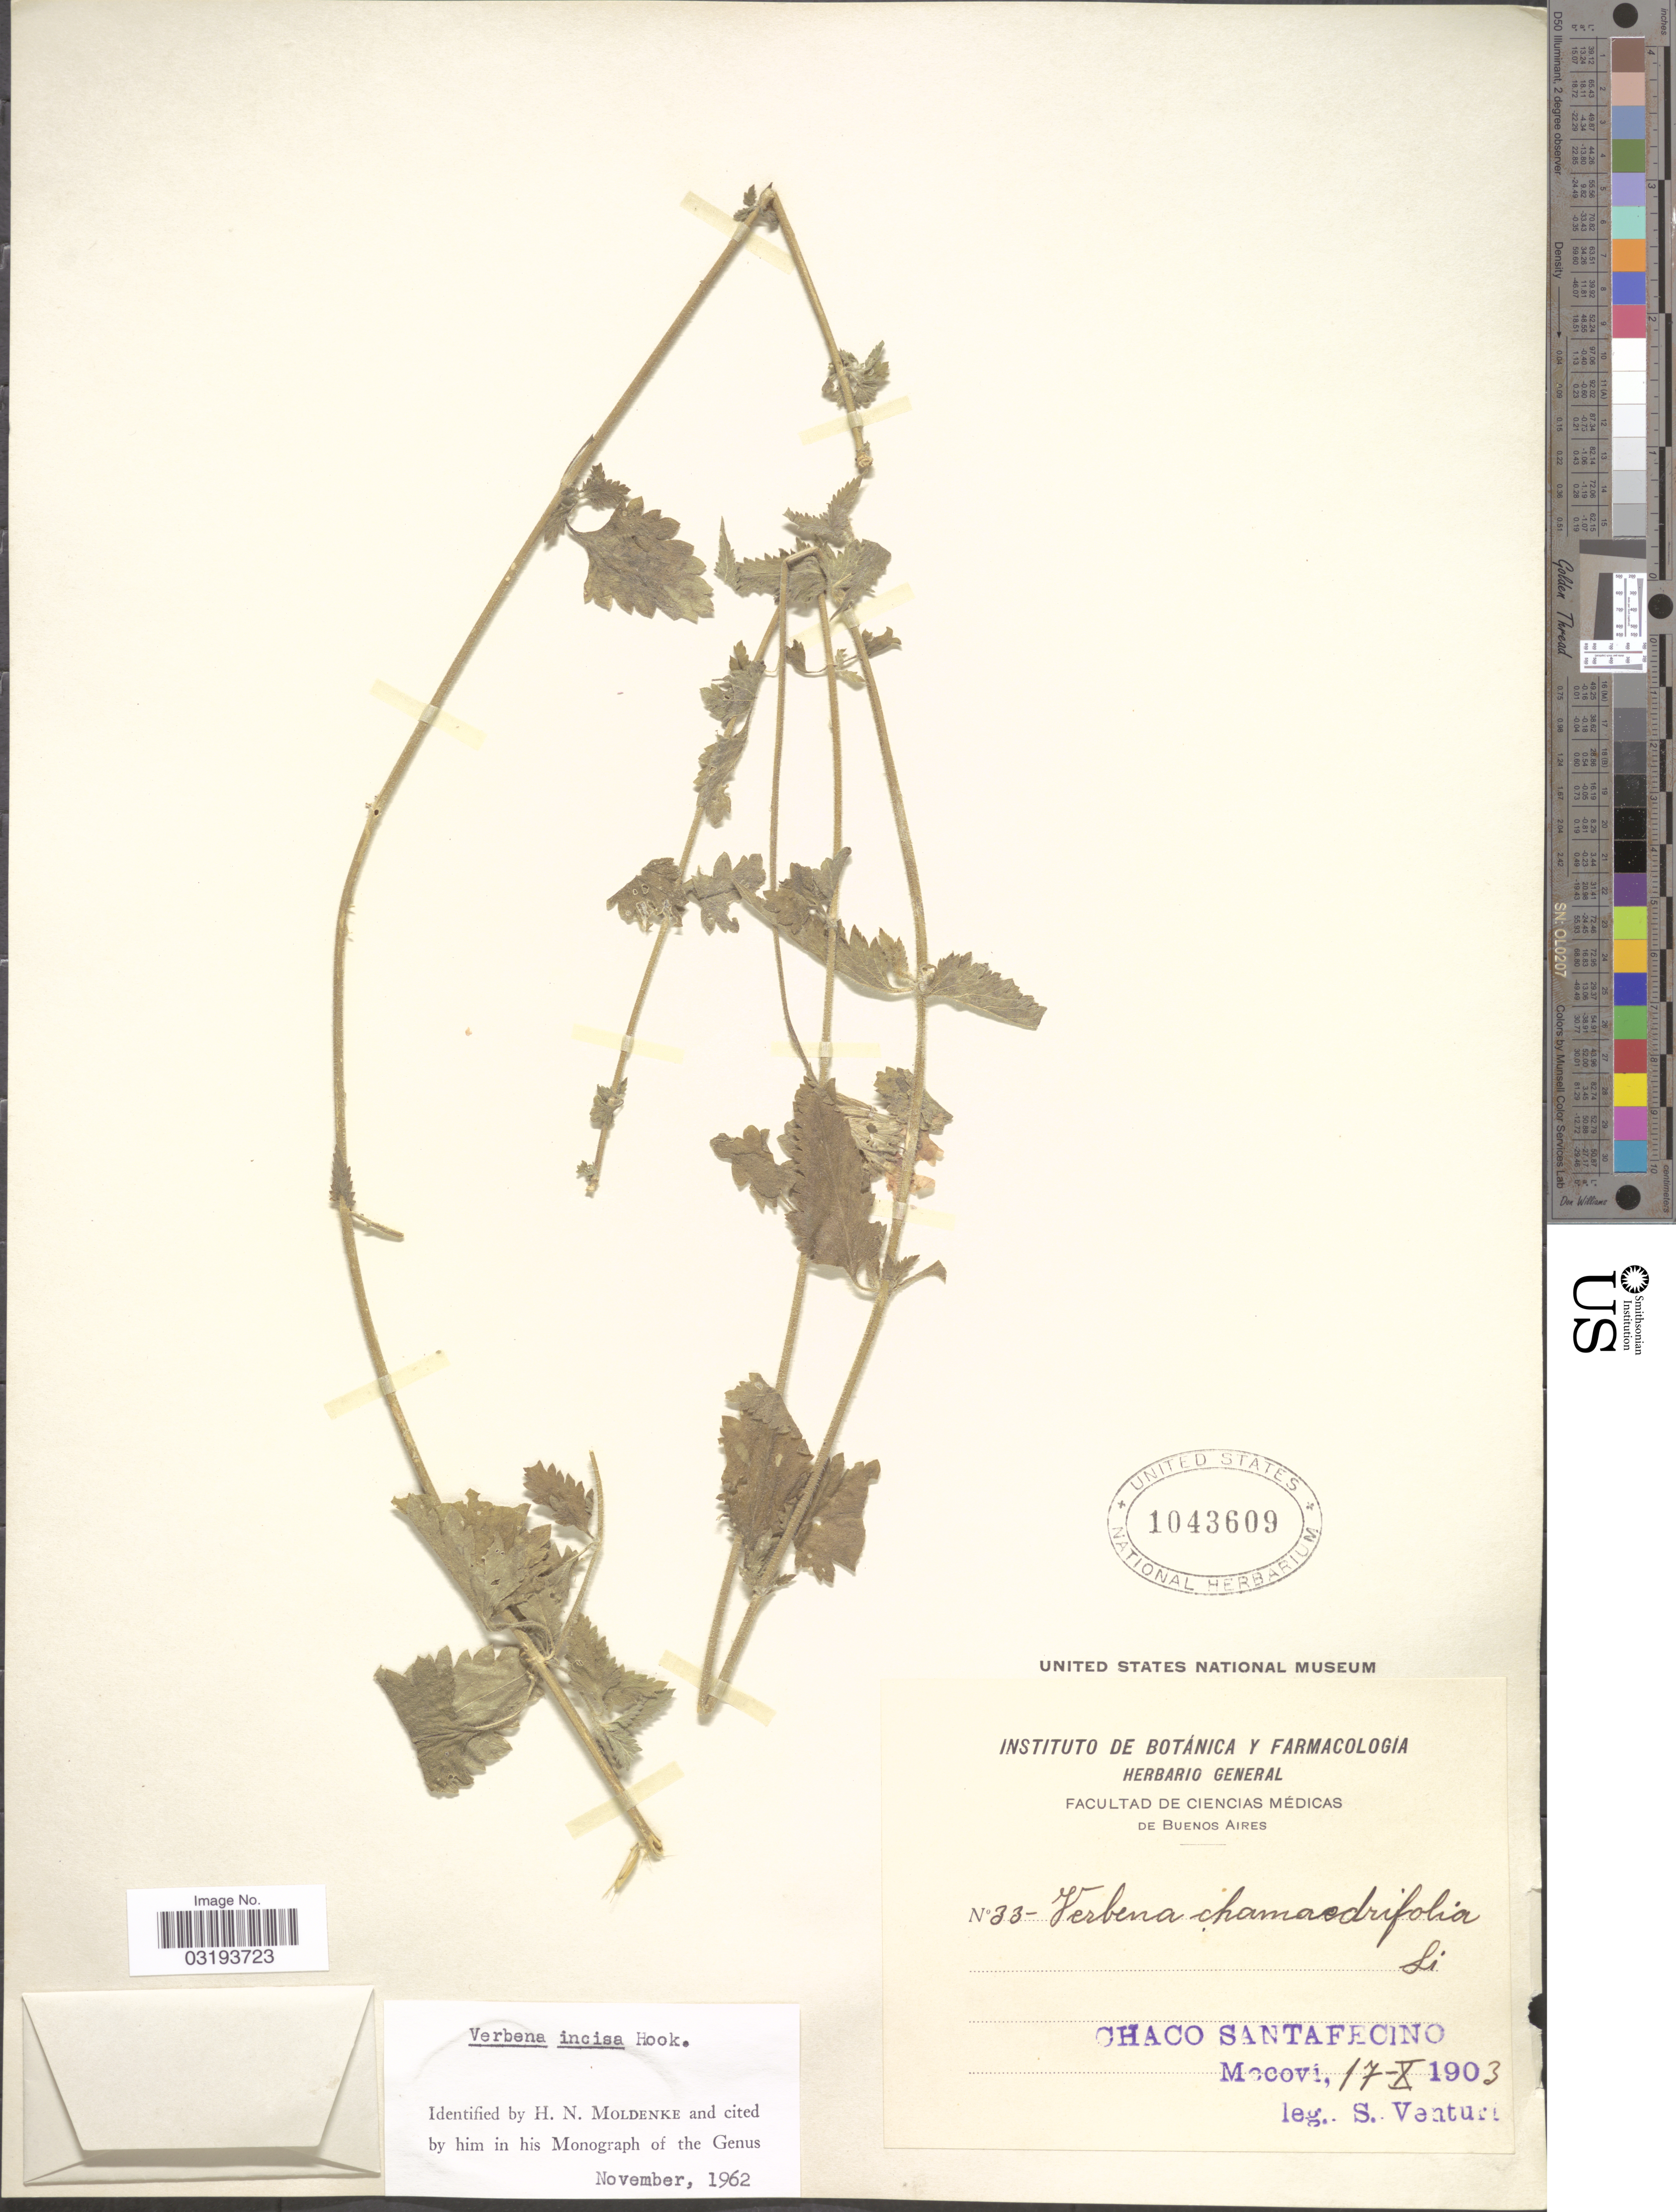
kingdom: Plantae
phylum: Tracheophyta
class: Magnoliopsida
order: Lamiales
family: Verbenaceae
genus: Verbena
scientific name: Verbena incisa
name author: Hook.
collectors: S. Venturi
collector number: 33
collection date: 1903-10-17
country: Argentina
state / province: Chaco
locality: Chaco Santafecino, Mocovi.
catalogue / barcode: US 1043609